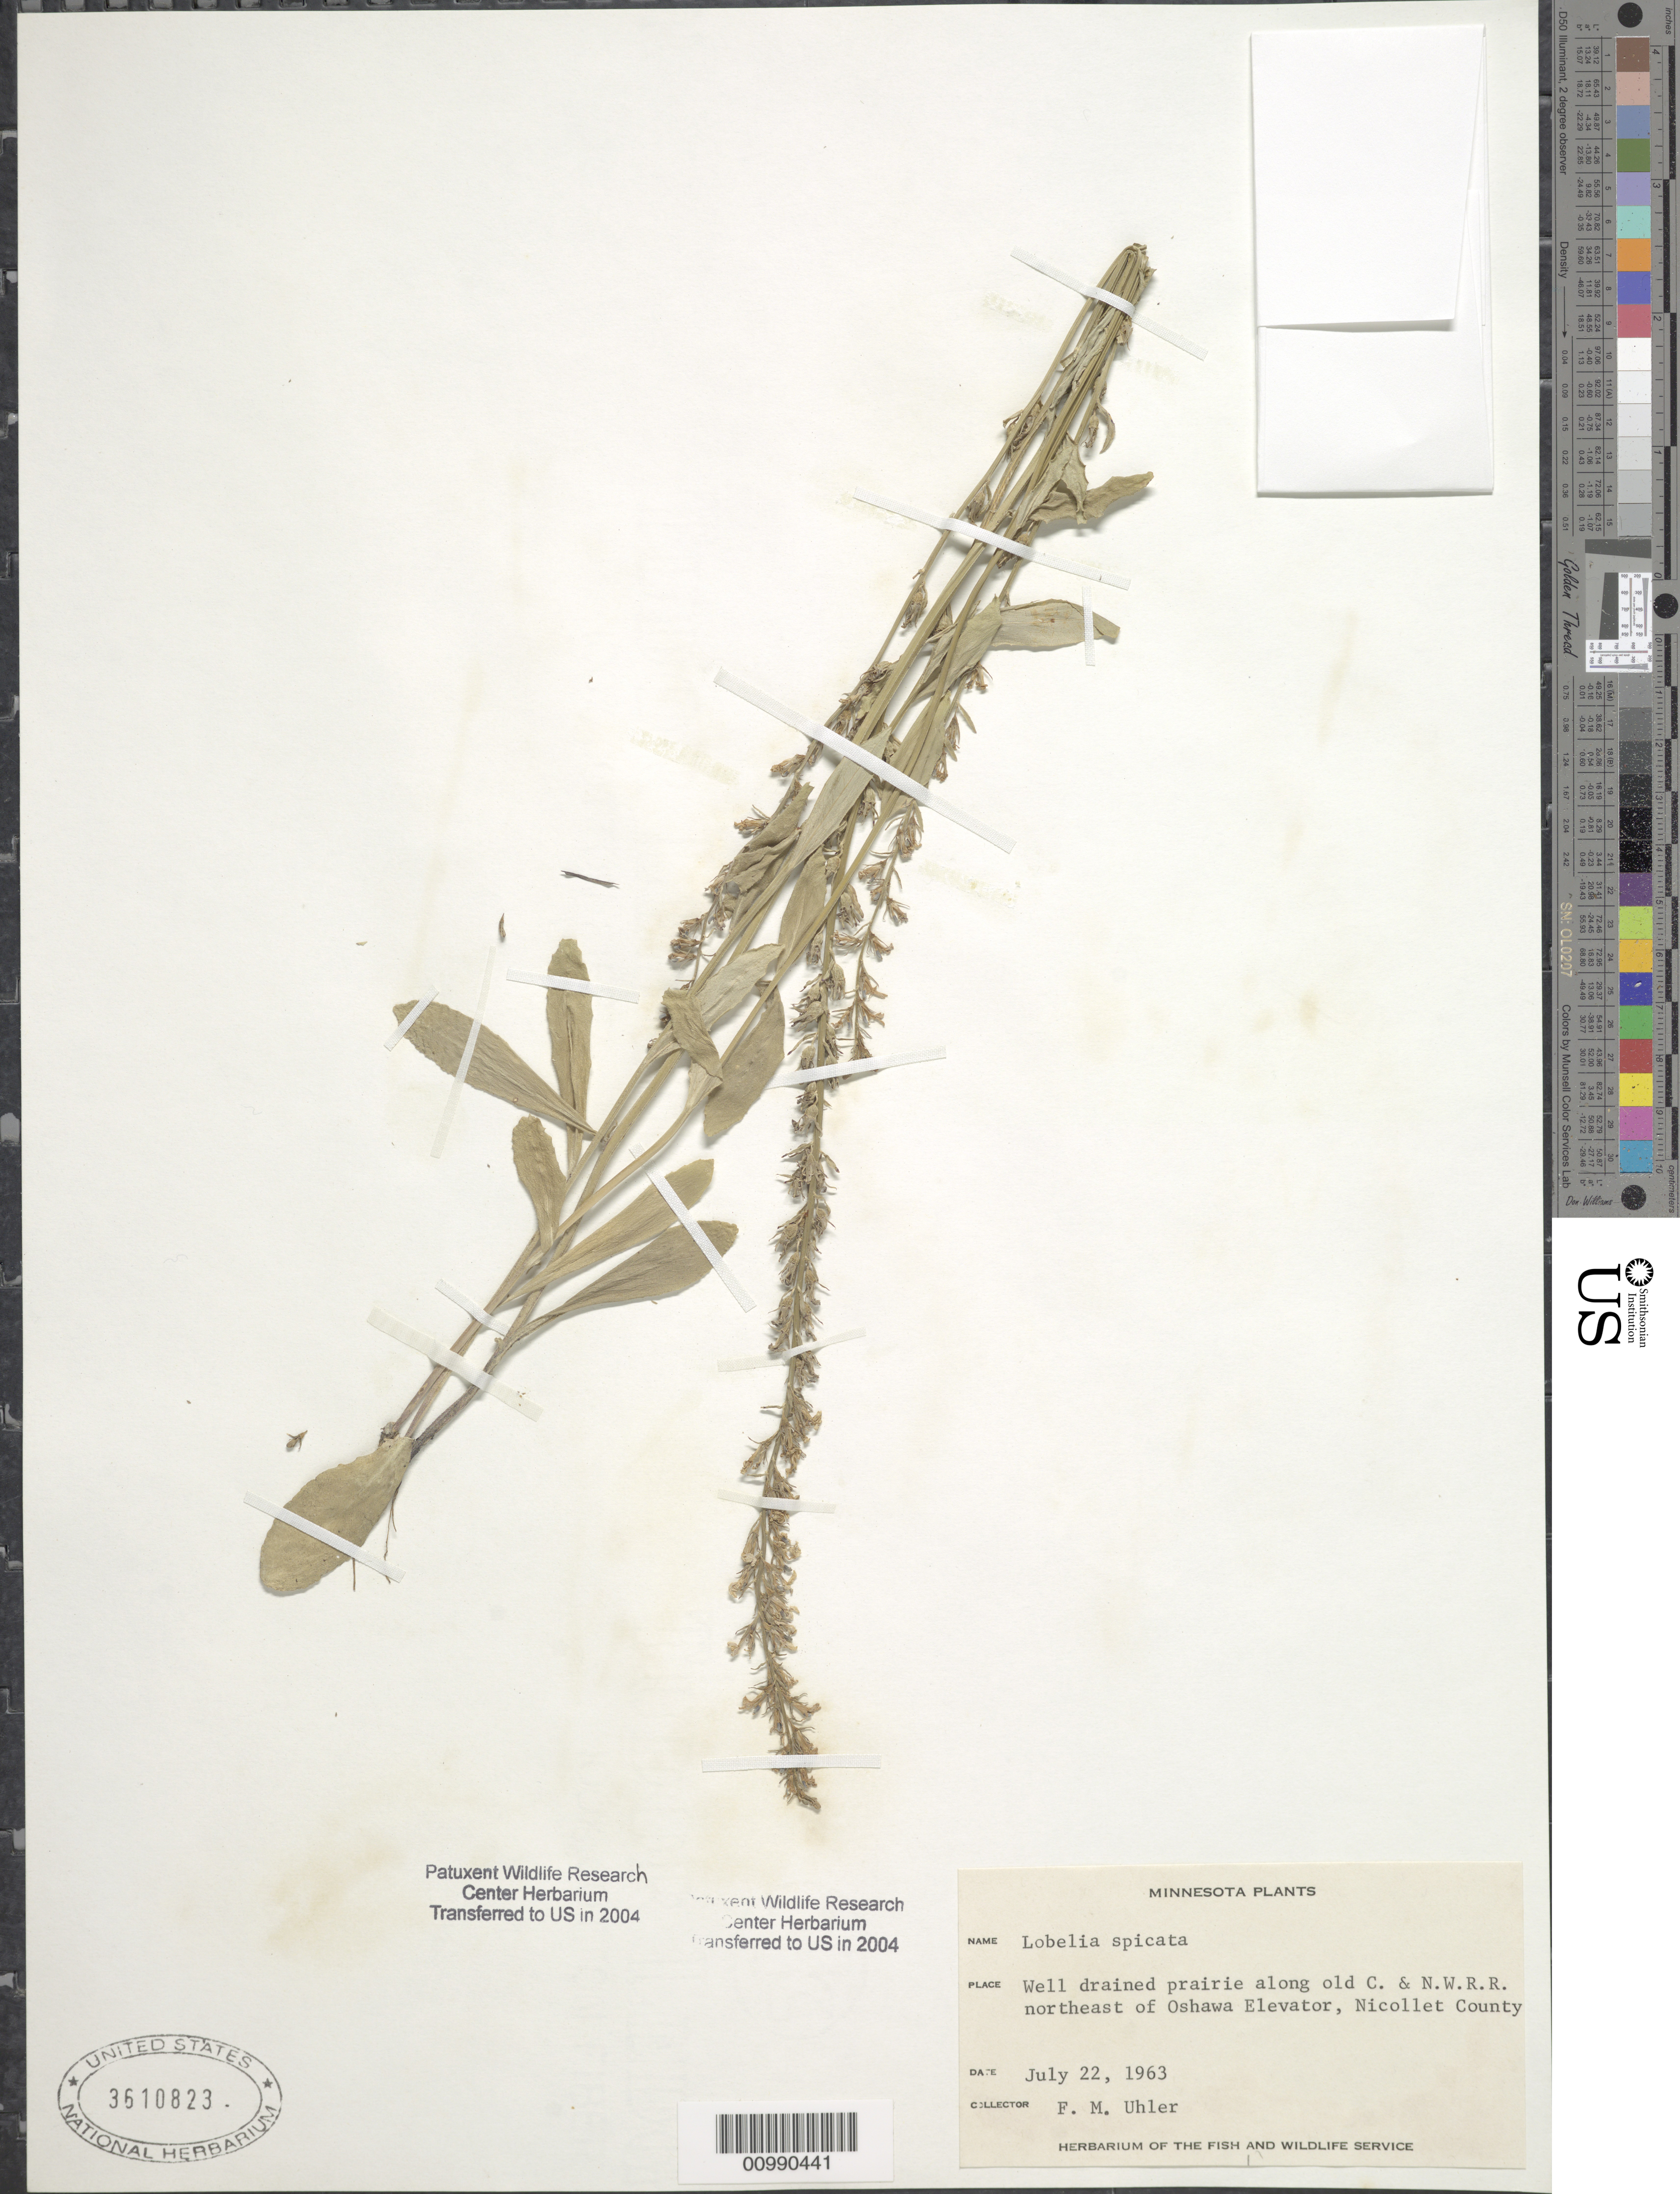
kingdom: Plantae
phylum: Tracheophyta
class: Magnoliopsida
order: Asterales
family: Campanulaceae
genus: Lobelia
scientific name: Lobelia spicata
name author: Lam.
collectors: F. M. Uhler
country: United States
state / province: Minnesota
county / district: Nicollet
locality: Along old C & NWRR NE of Oshawa Elevator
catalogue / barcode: US 3610823